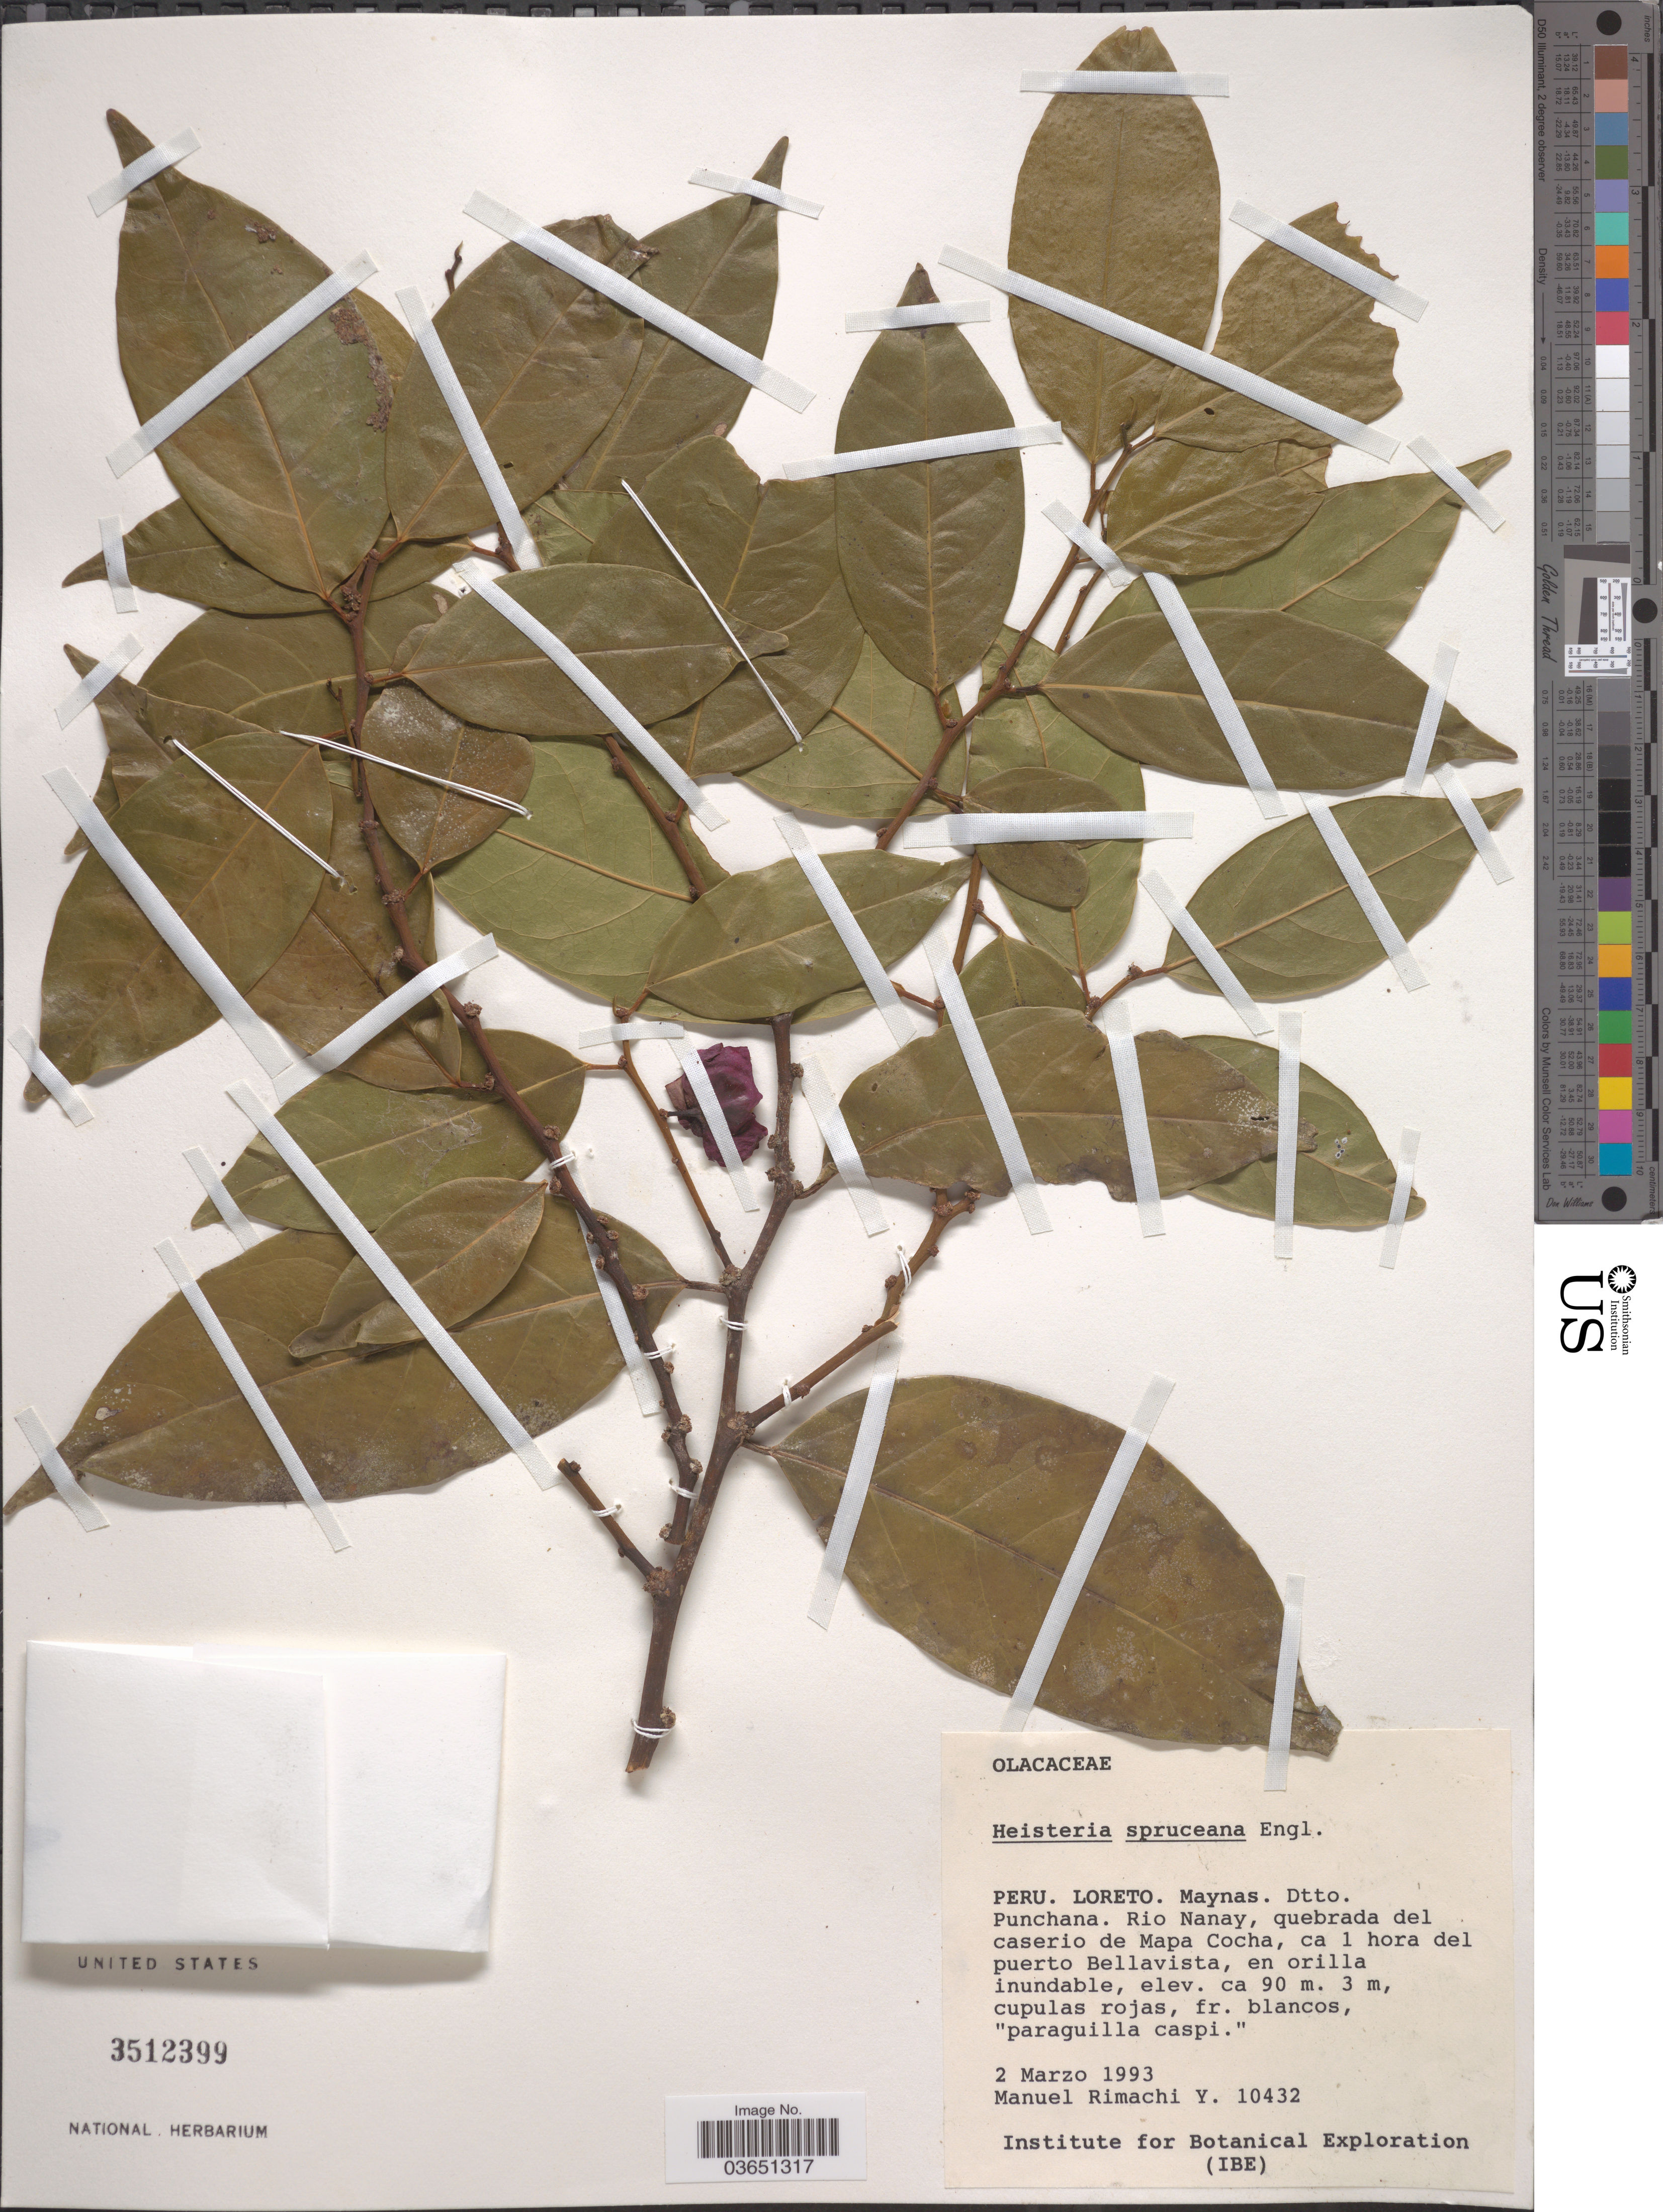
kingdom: Plantae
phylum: Tracheophyta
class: Magnoliopsida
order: Santalales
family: Erythropalaceae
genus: Heisteria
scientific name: Heisteria spruceana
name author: Engl.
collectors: M. Rimachi Y.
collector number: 10432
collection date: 1993-03-02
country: Peru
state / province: Loreto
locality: Maynas. Dtto. Punchana. Rio Nanay, quebrada del caserio de Mapa Cocha, ca 1 hora del puerto Bellavista.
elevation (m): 90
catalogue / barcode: US 3512399